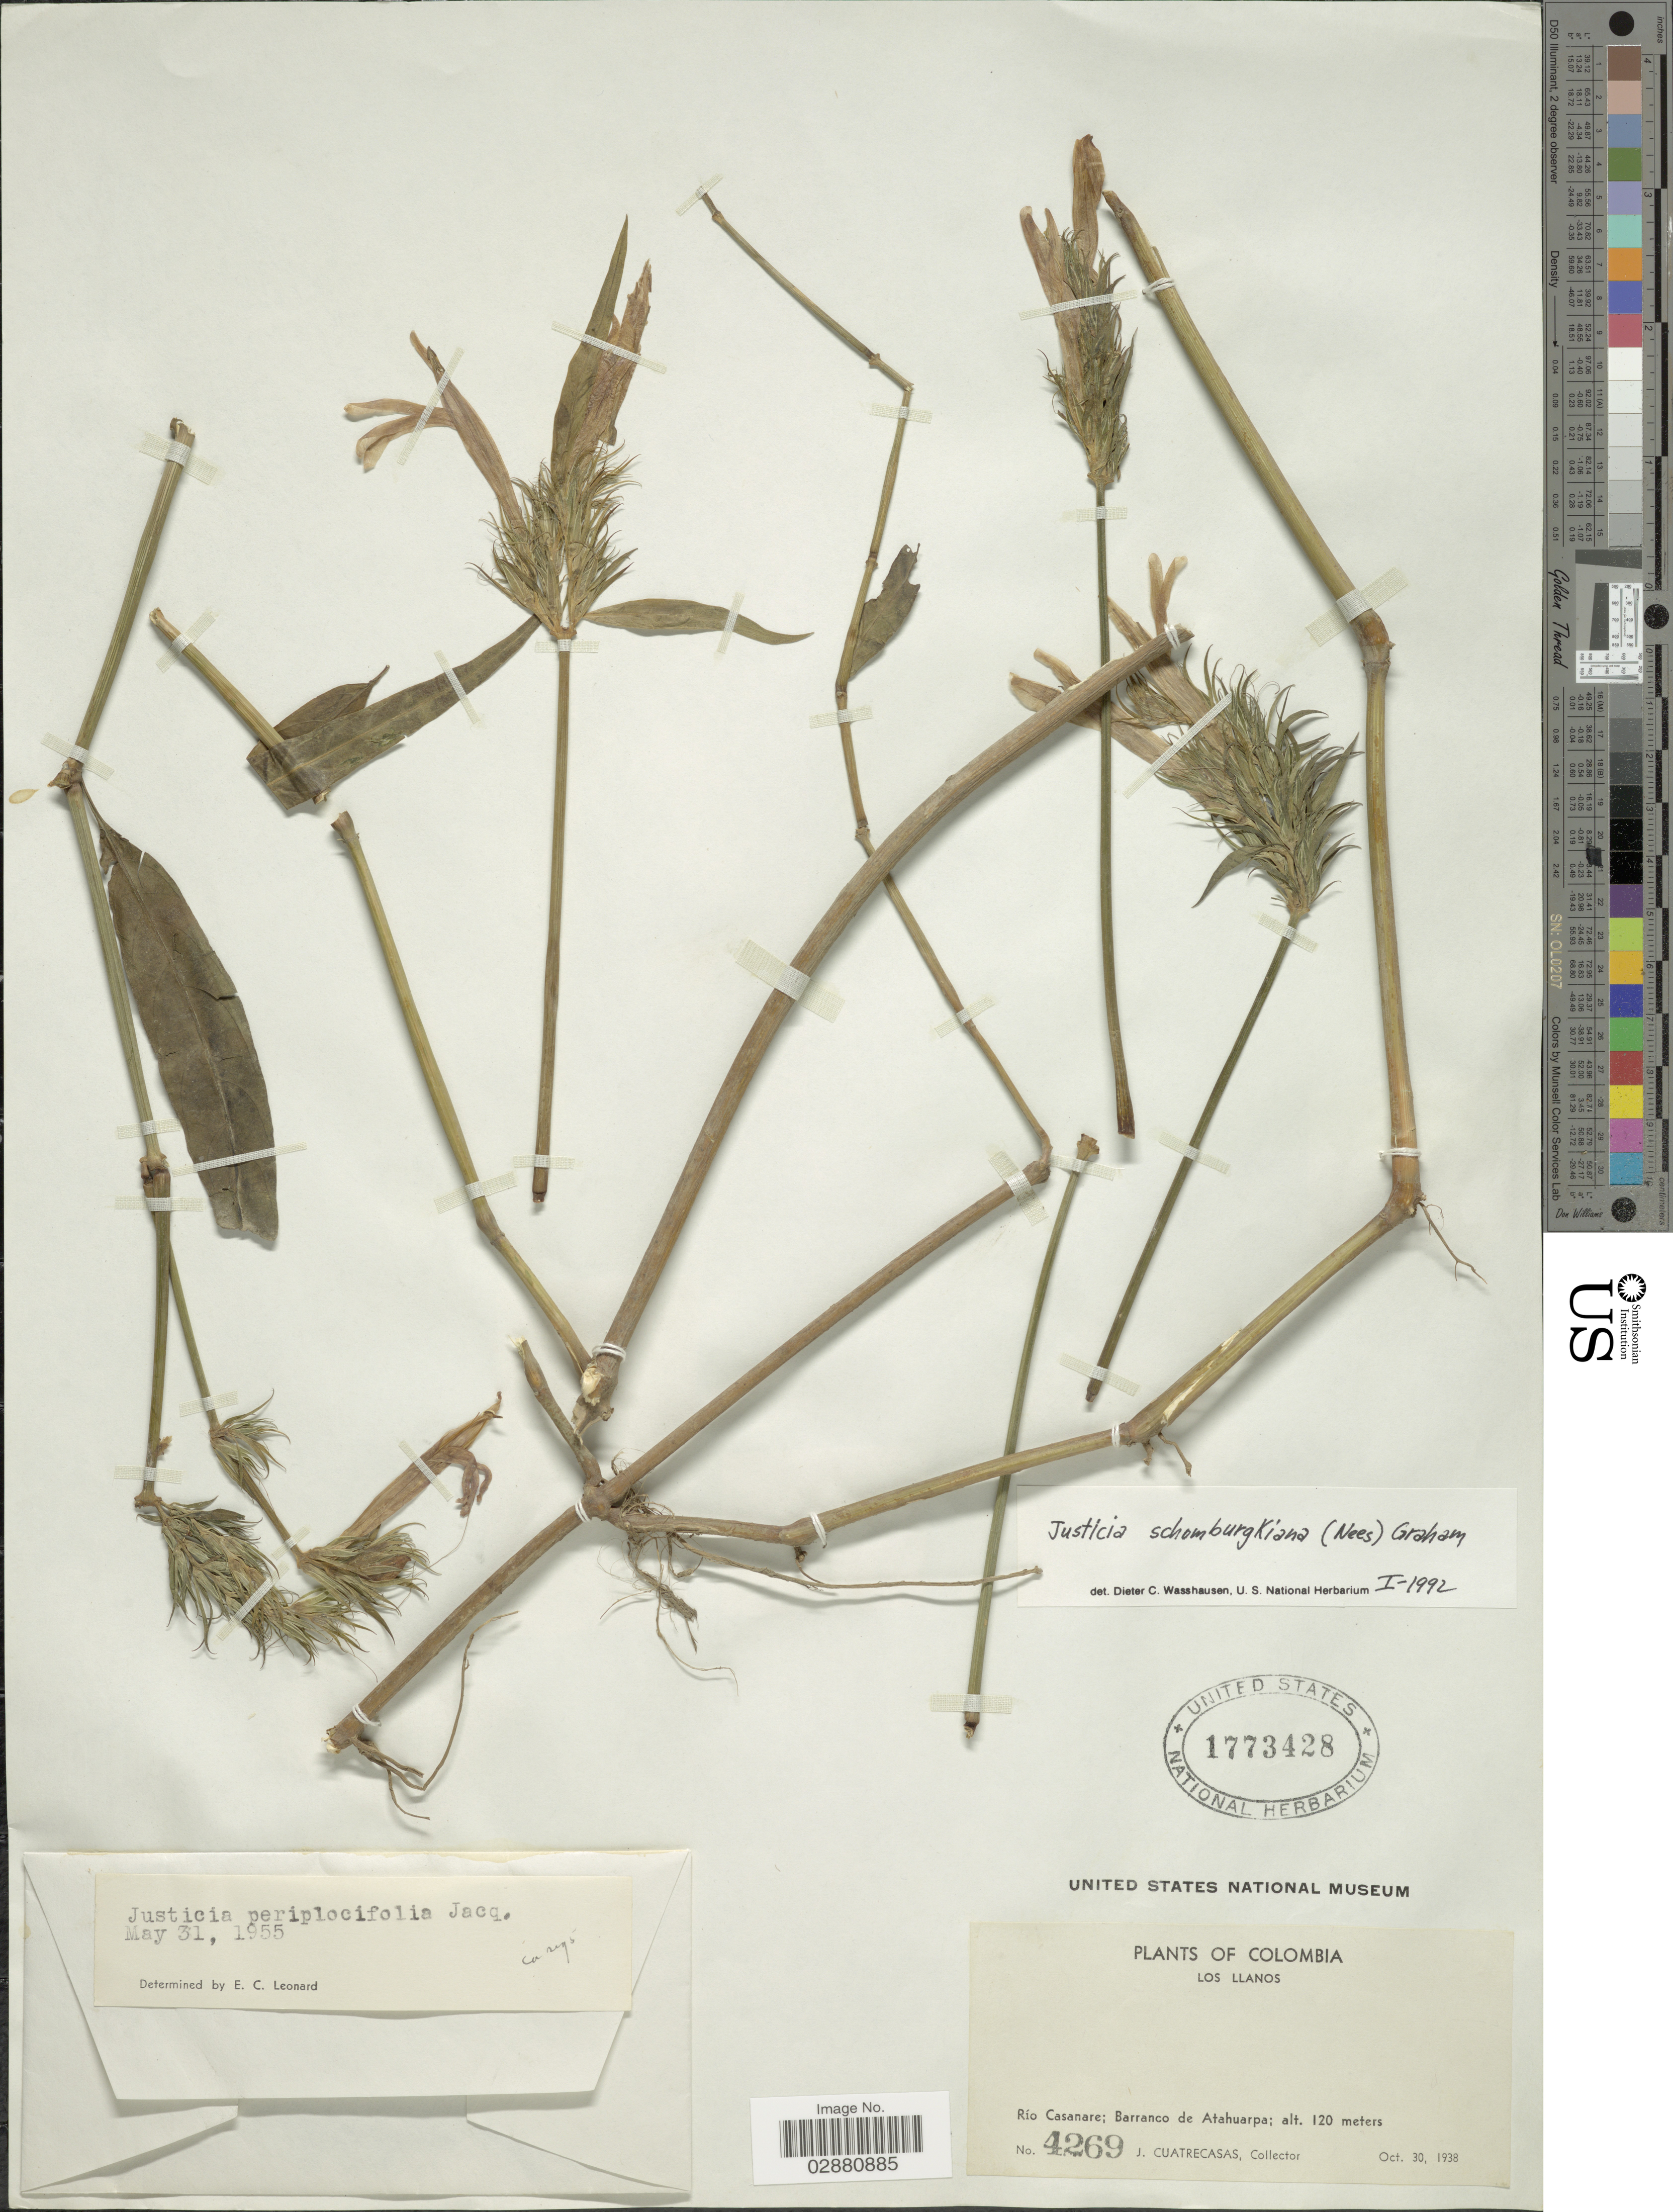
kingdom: Plantae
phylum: Tracheophyta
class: Magnoliopsida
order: Lamiales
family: Acanthaceae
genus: Justicia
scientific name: Justicia sphaerosperma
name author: Vahl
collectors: J. Cuatrecasas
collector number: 4269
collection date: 1938-10-30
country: Colombia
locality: Los Llanos. Río Casanare; Barranco de Atahuarpa.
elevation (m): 120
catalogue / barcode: US 1773428